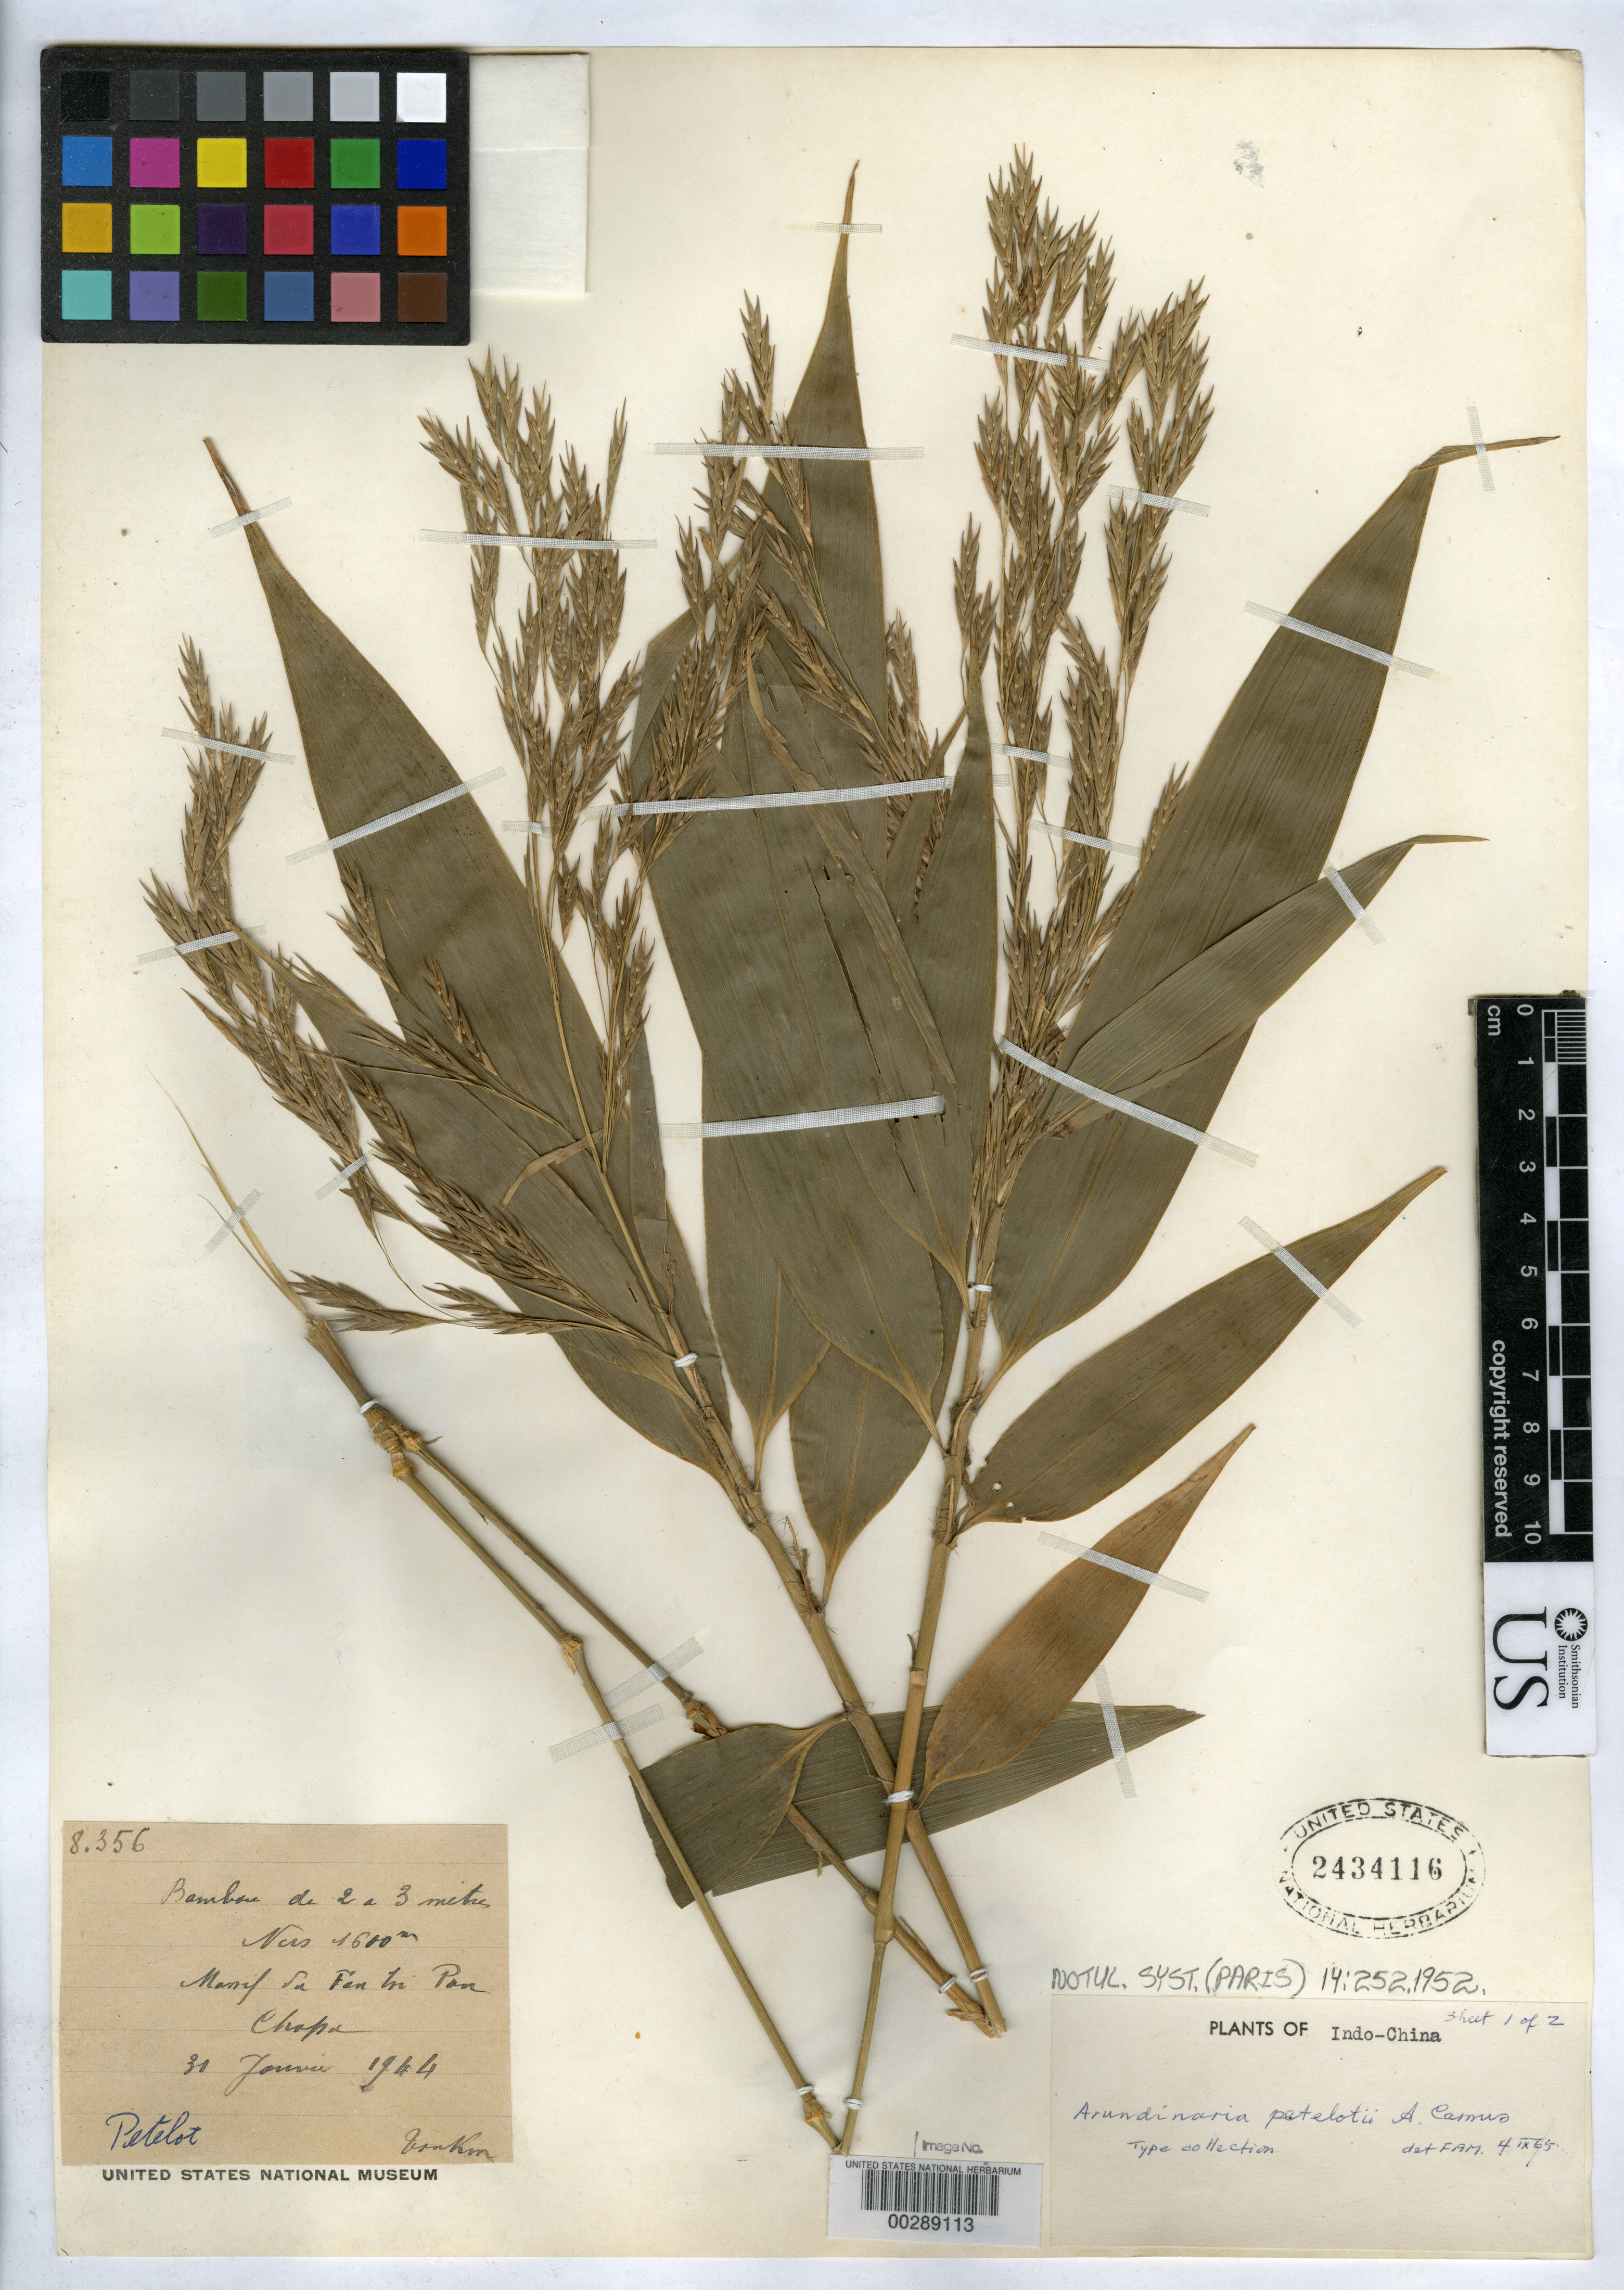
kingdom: Plantae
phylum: Tracheophyta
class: Liliopsida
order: Poales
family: Poaceae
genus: Arundinaria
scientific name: Arundinaria petelotii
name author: A. Camus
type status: Isotype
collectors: P. A. Pételot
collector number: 8356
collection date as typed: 31 Jan 1944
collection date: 1944-01-31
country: Vietnam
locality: Tonkin.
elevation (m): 1600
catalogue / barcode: US 2434116